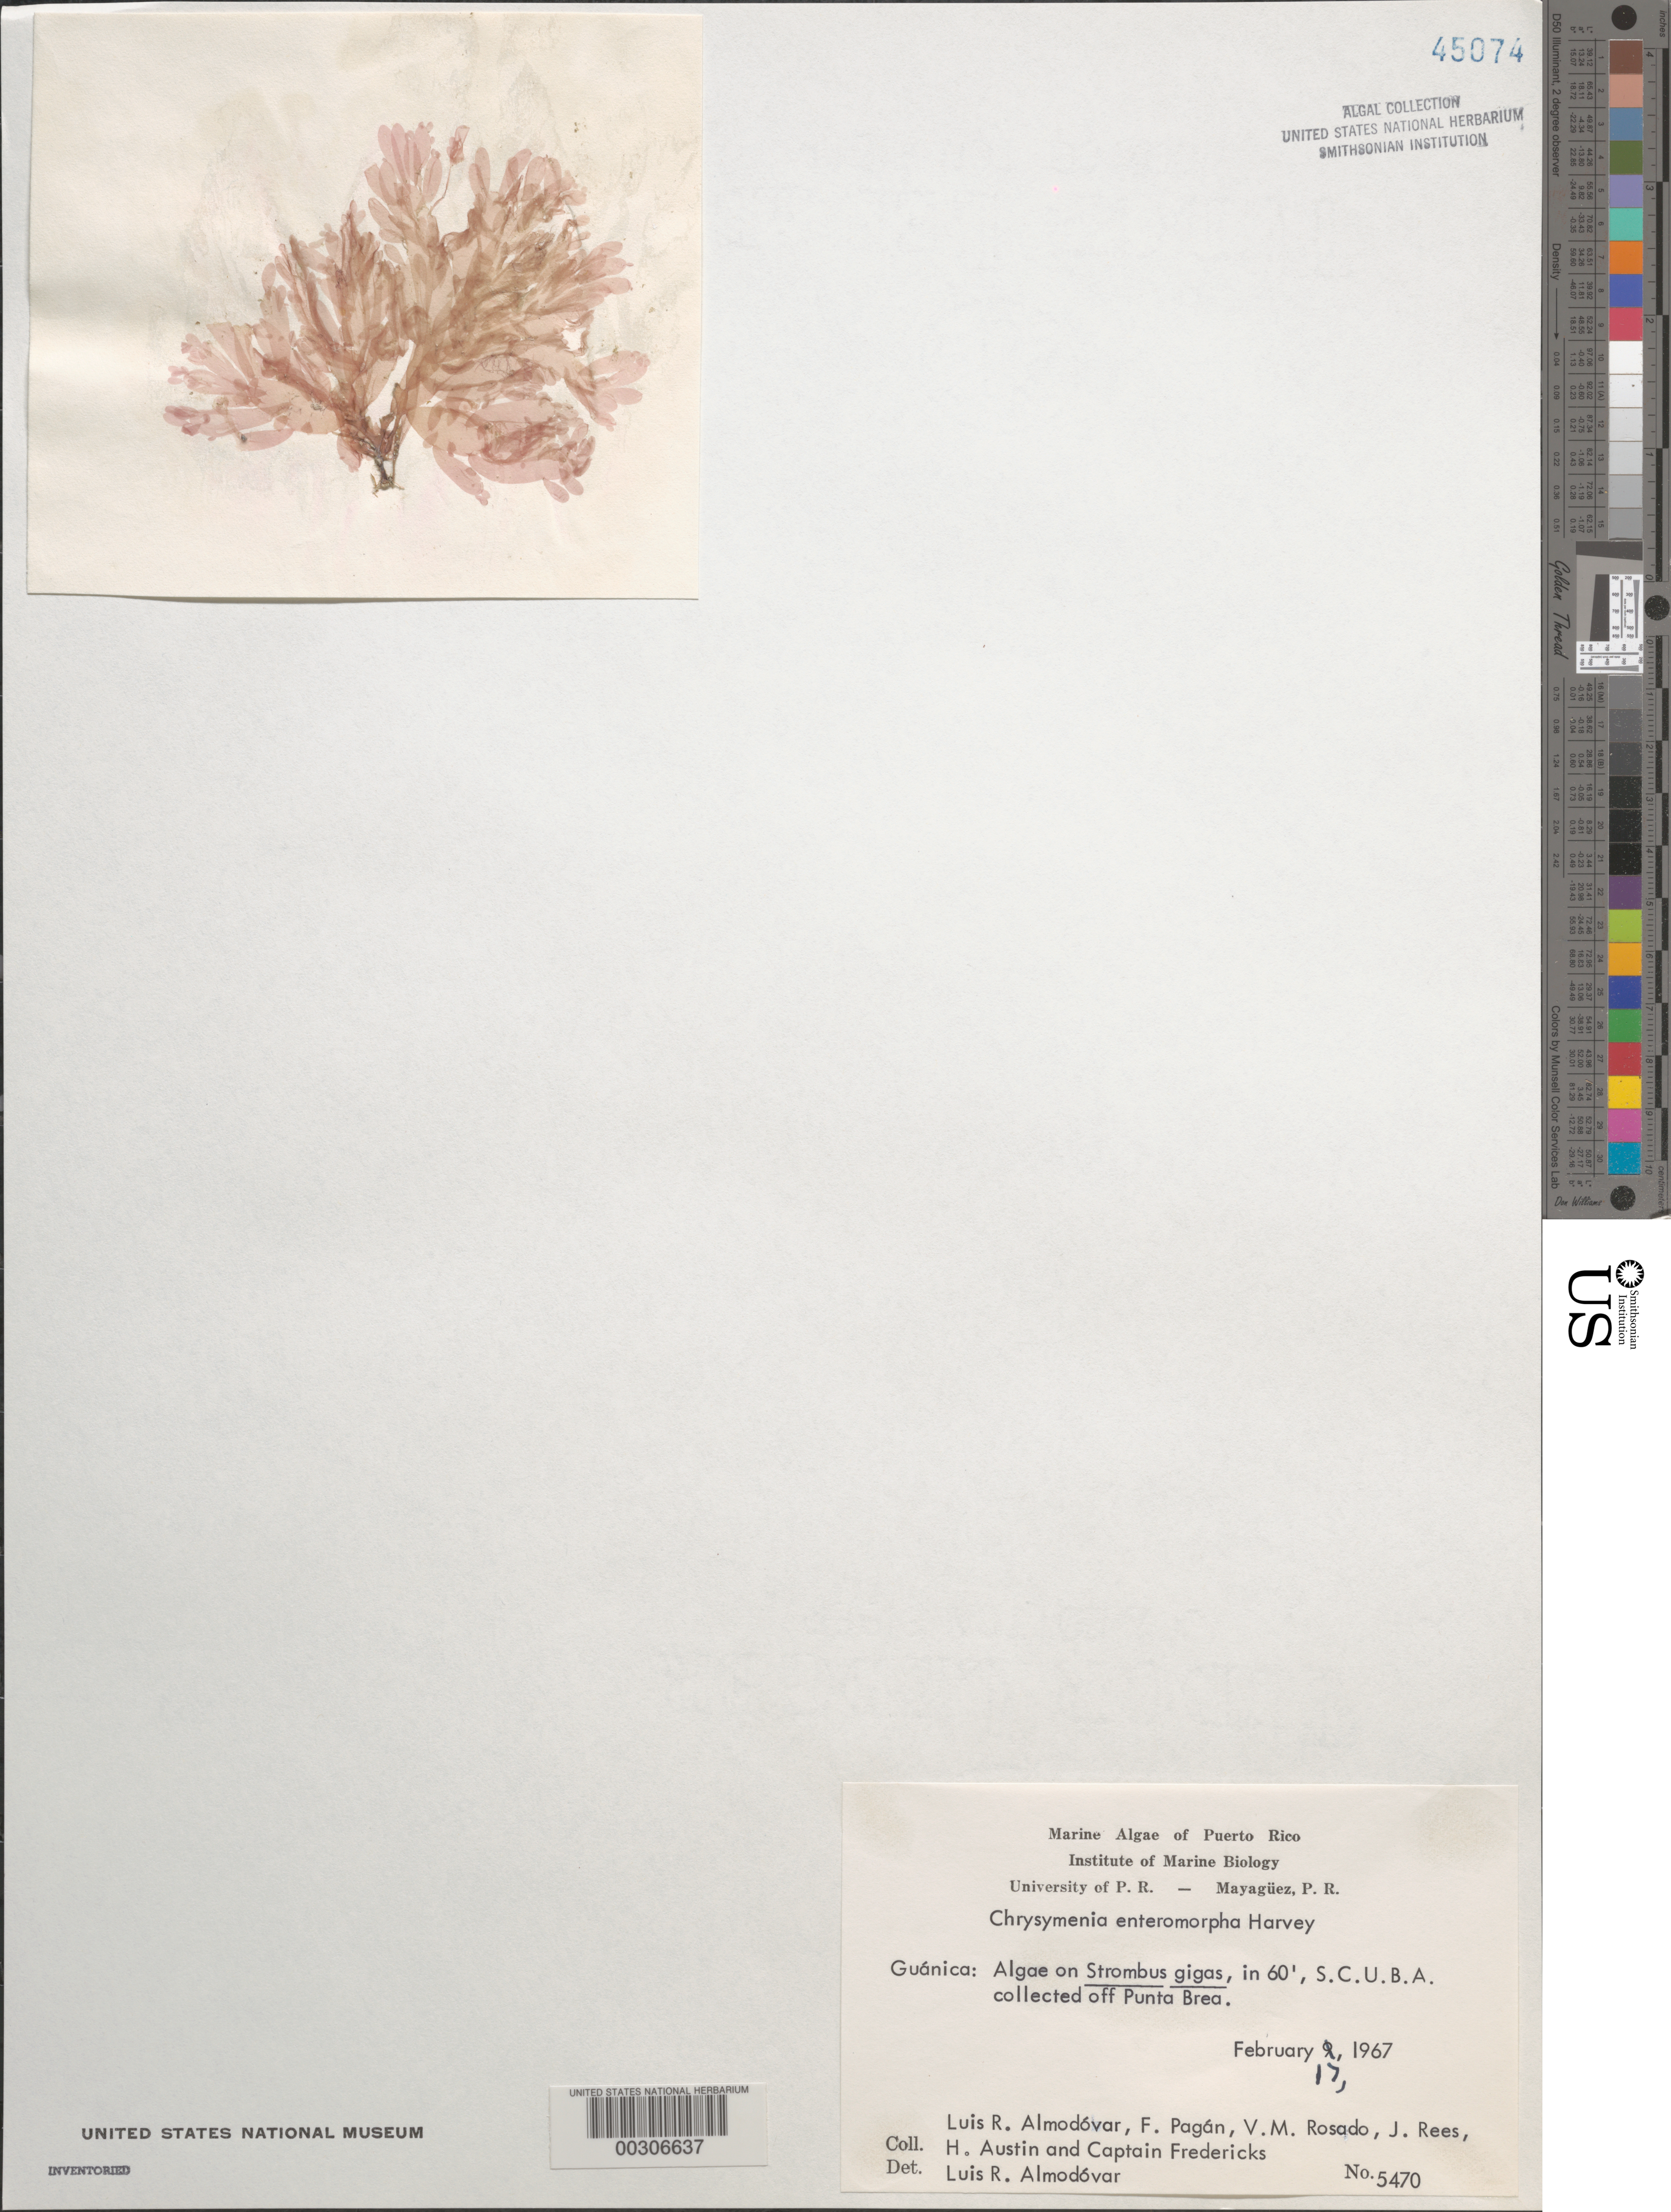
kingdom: Plantae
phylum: Rhodophyta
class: Florideophyceae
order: Rhodymeniales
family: Rhodymeniaceae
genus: Botryocladia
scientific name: Botryocladia enteromorpha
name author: (Harv.) W.E. Schmidt et al. in W.E. Schmidt et al.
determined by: Algae name updating Project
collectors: L. Almodovar, F. Pagan, V. Rosado, J. Rees, H. Austin & C. Fredericks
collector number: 5470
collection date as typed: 17 Feb 1967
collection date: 1967-02-17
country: Puerto Rico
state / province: Guanica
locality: Off Punta Brea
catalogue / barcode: US 45074